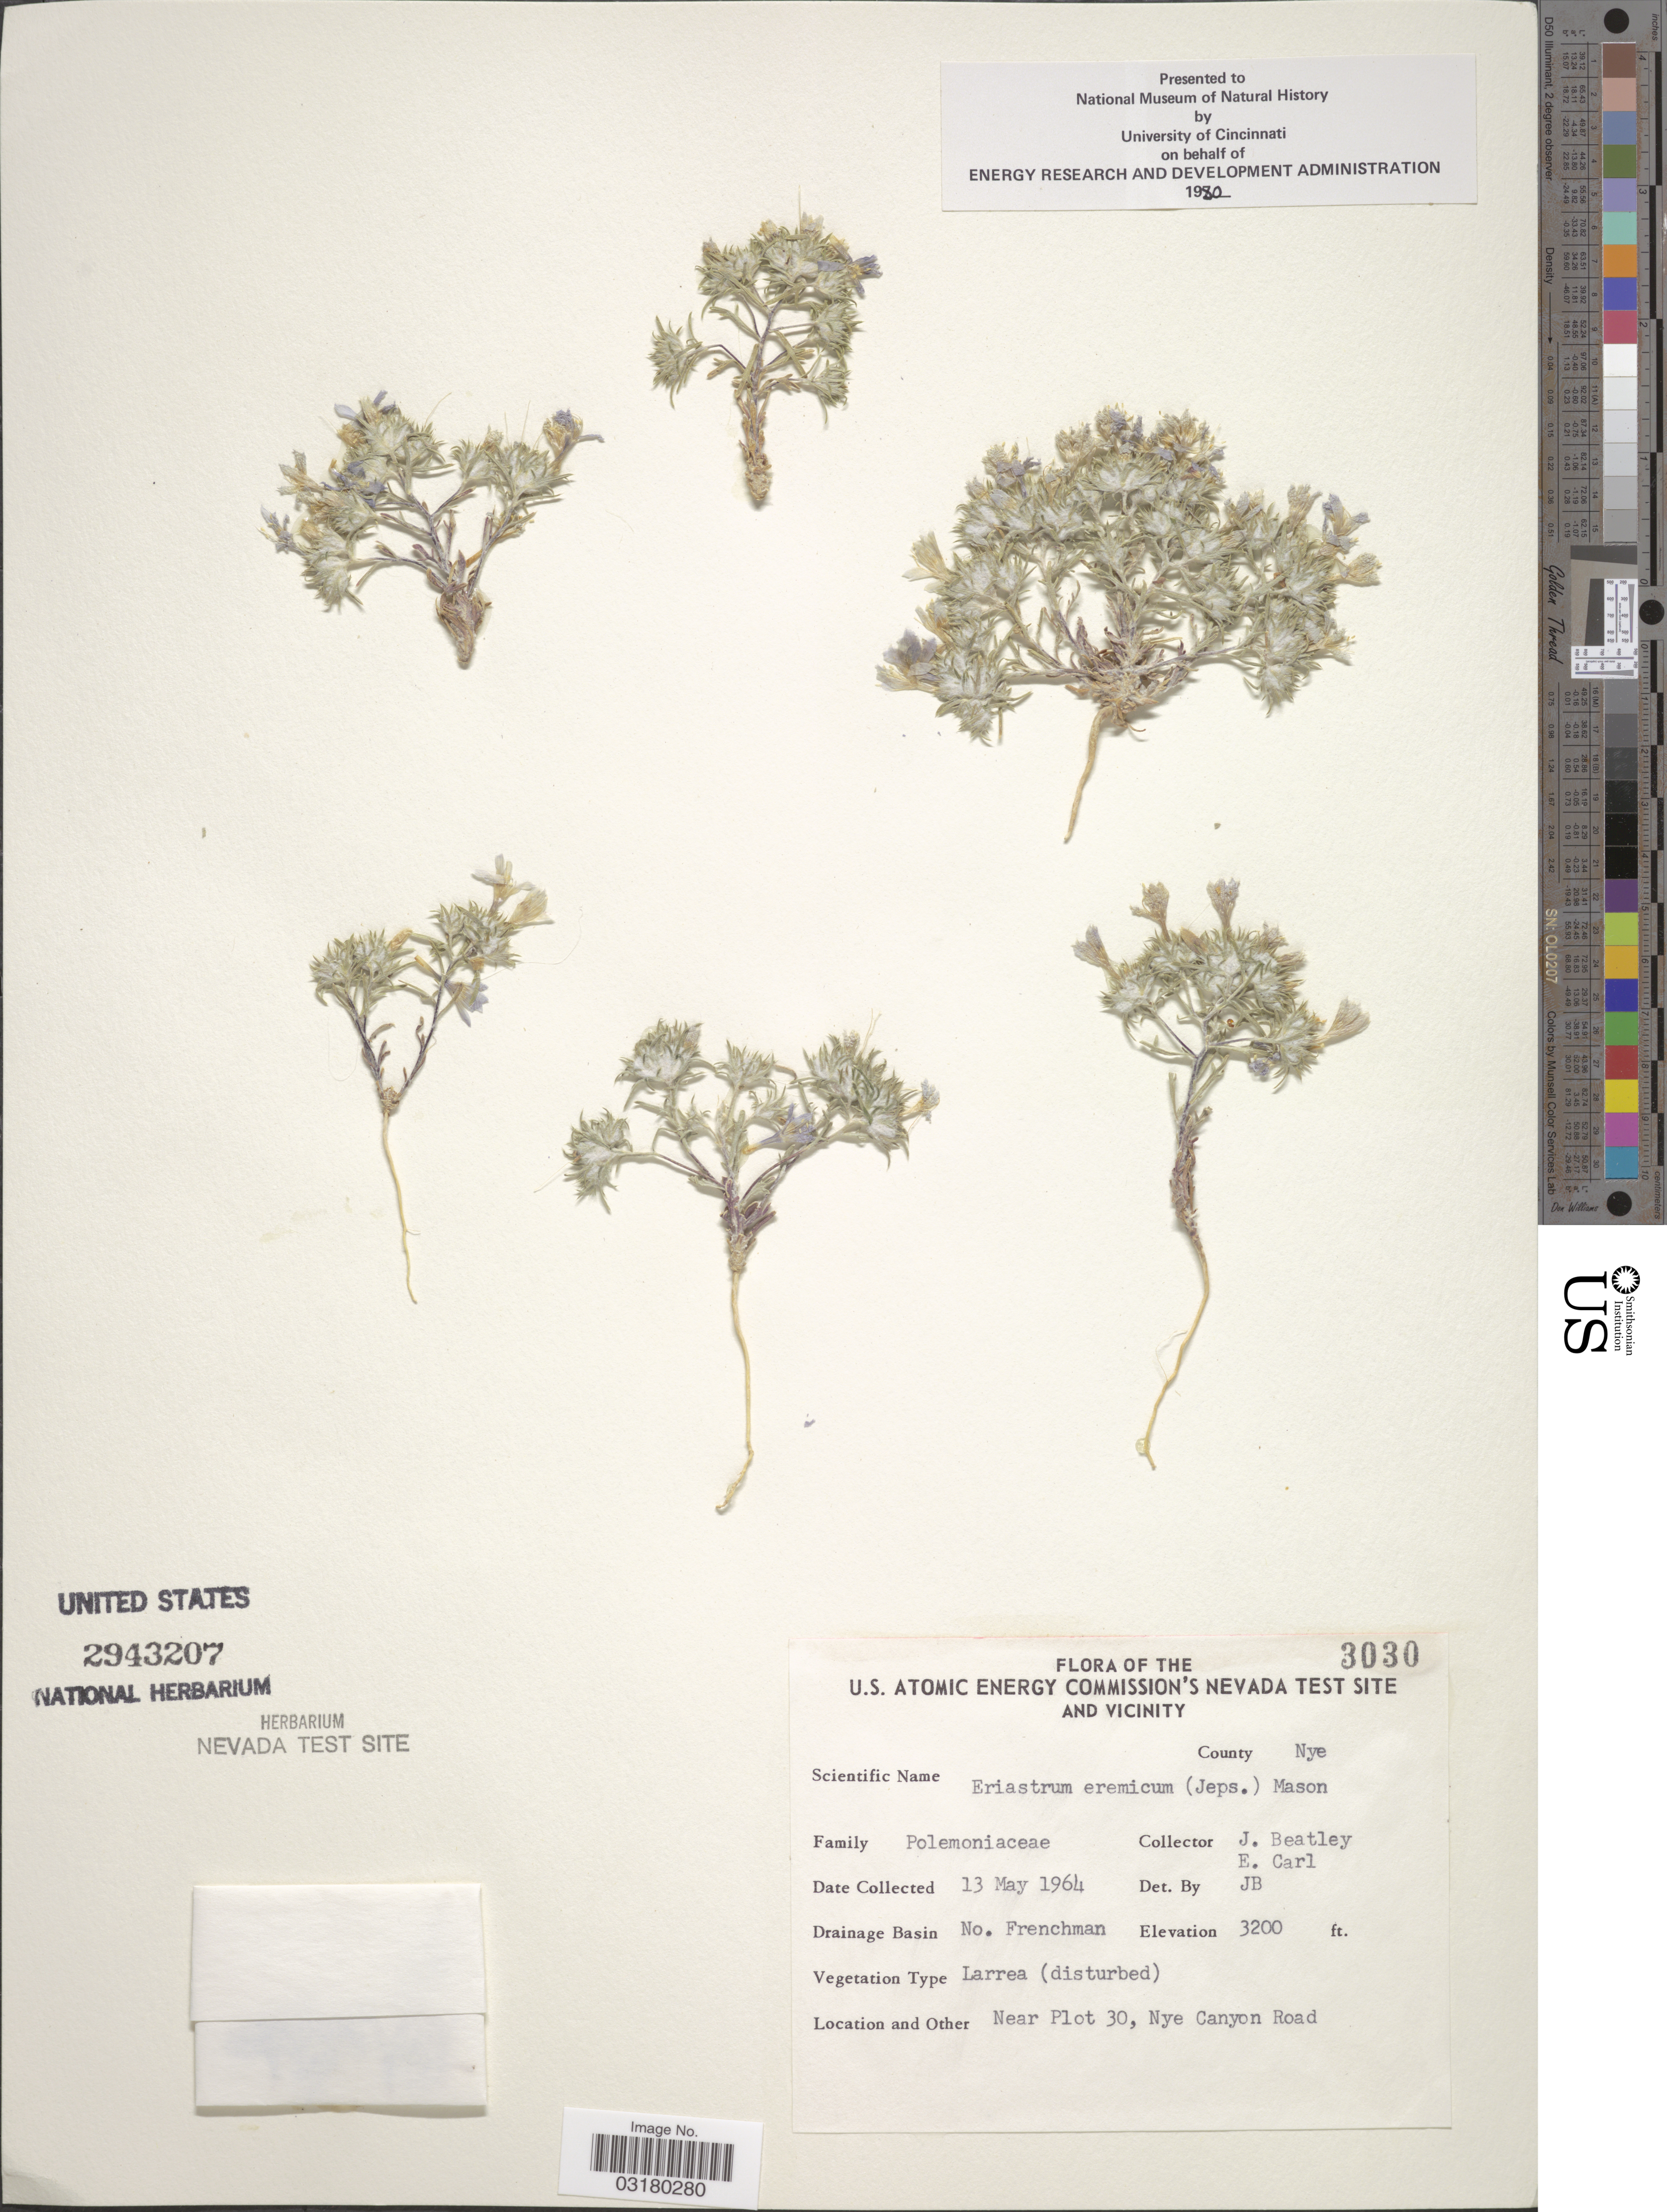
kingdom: Plantae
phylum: Tracheophyta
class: Magnoliopsida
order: Ericales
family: Polemoniaceae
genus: Eriastrum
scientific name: Eriastrum eremicum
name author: (Jeps.) H. Mason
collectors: J. C. Beatley & E. Carl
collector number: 3030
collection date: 1964-05-13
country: United States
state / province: Nevada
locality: The U.S. Atomic Energy Commission's Nevada Test Site and Vicinity. County Nye. Drainage Basin No. Frenchman. Near Plot 30, Nye Canyon Road.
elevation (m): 975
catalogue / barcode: US 2943207